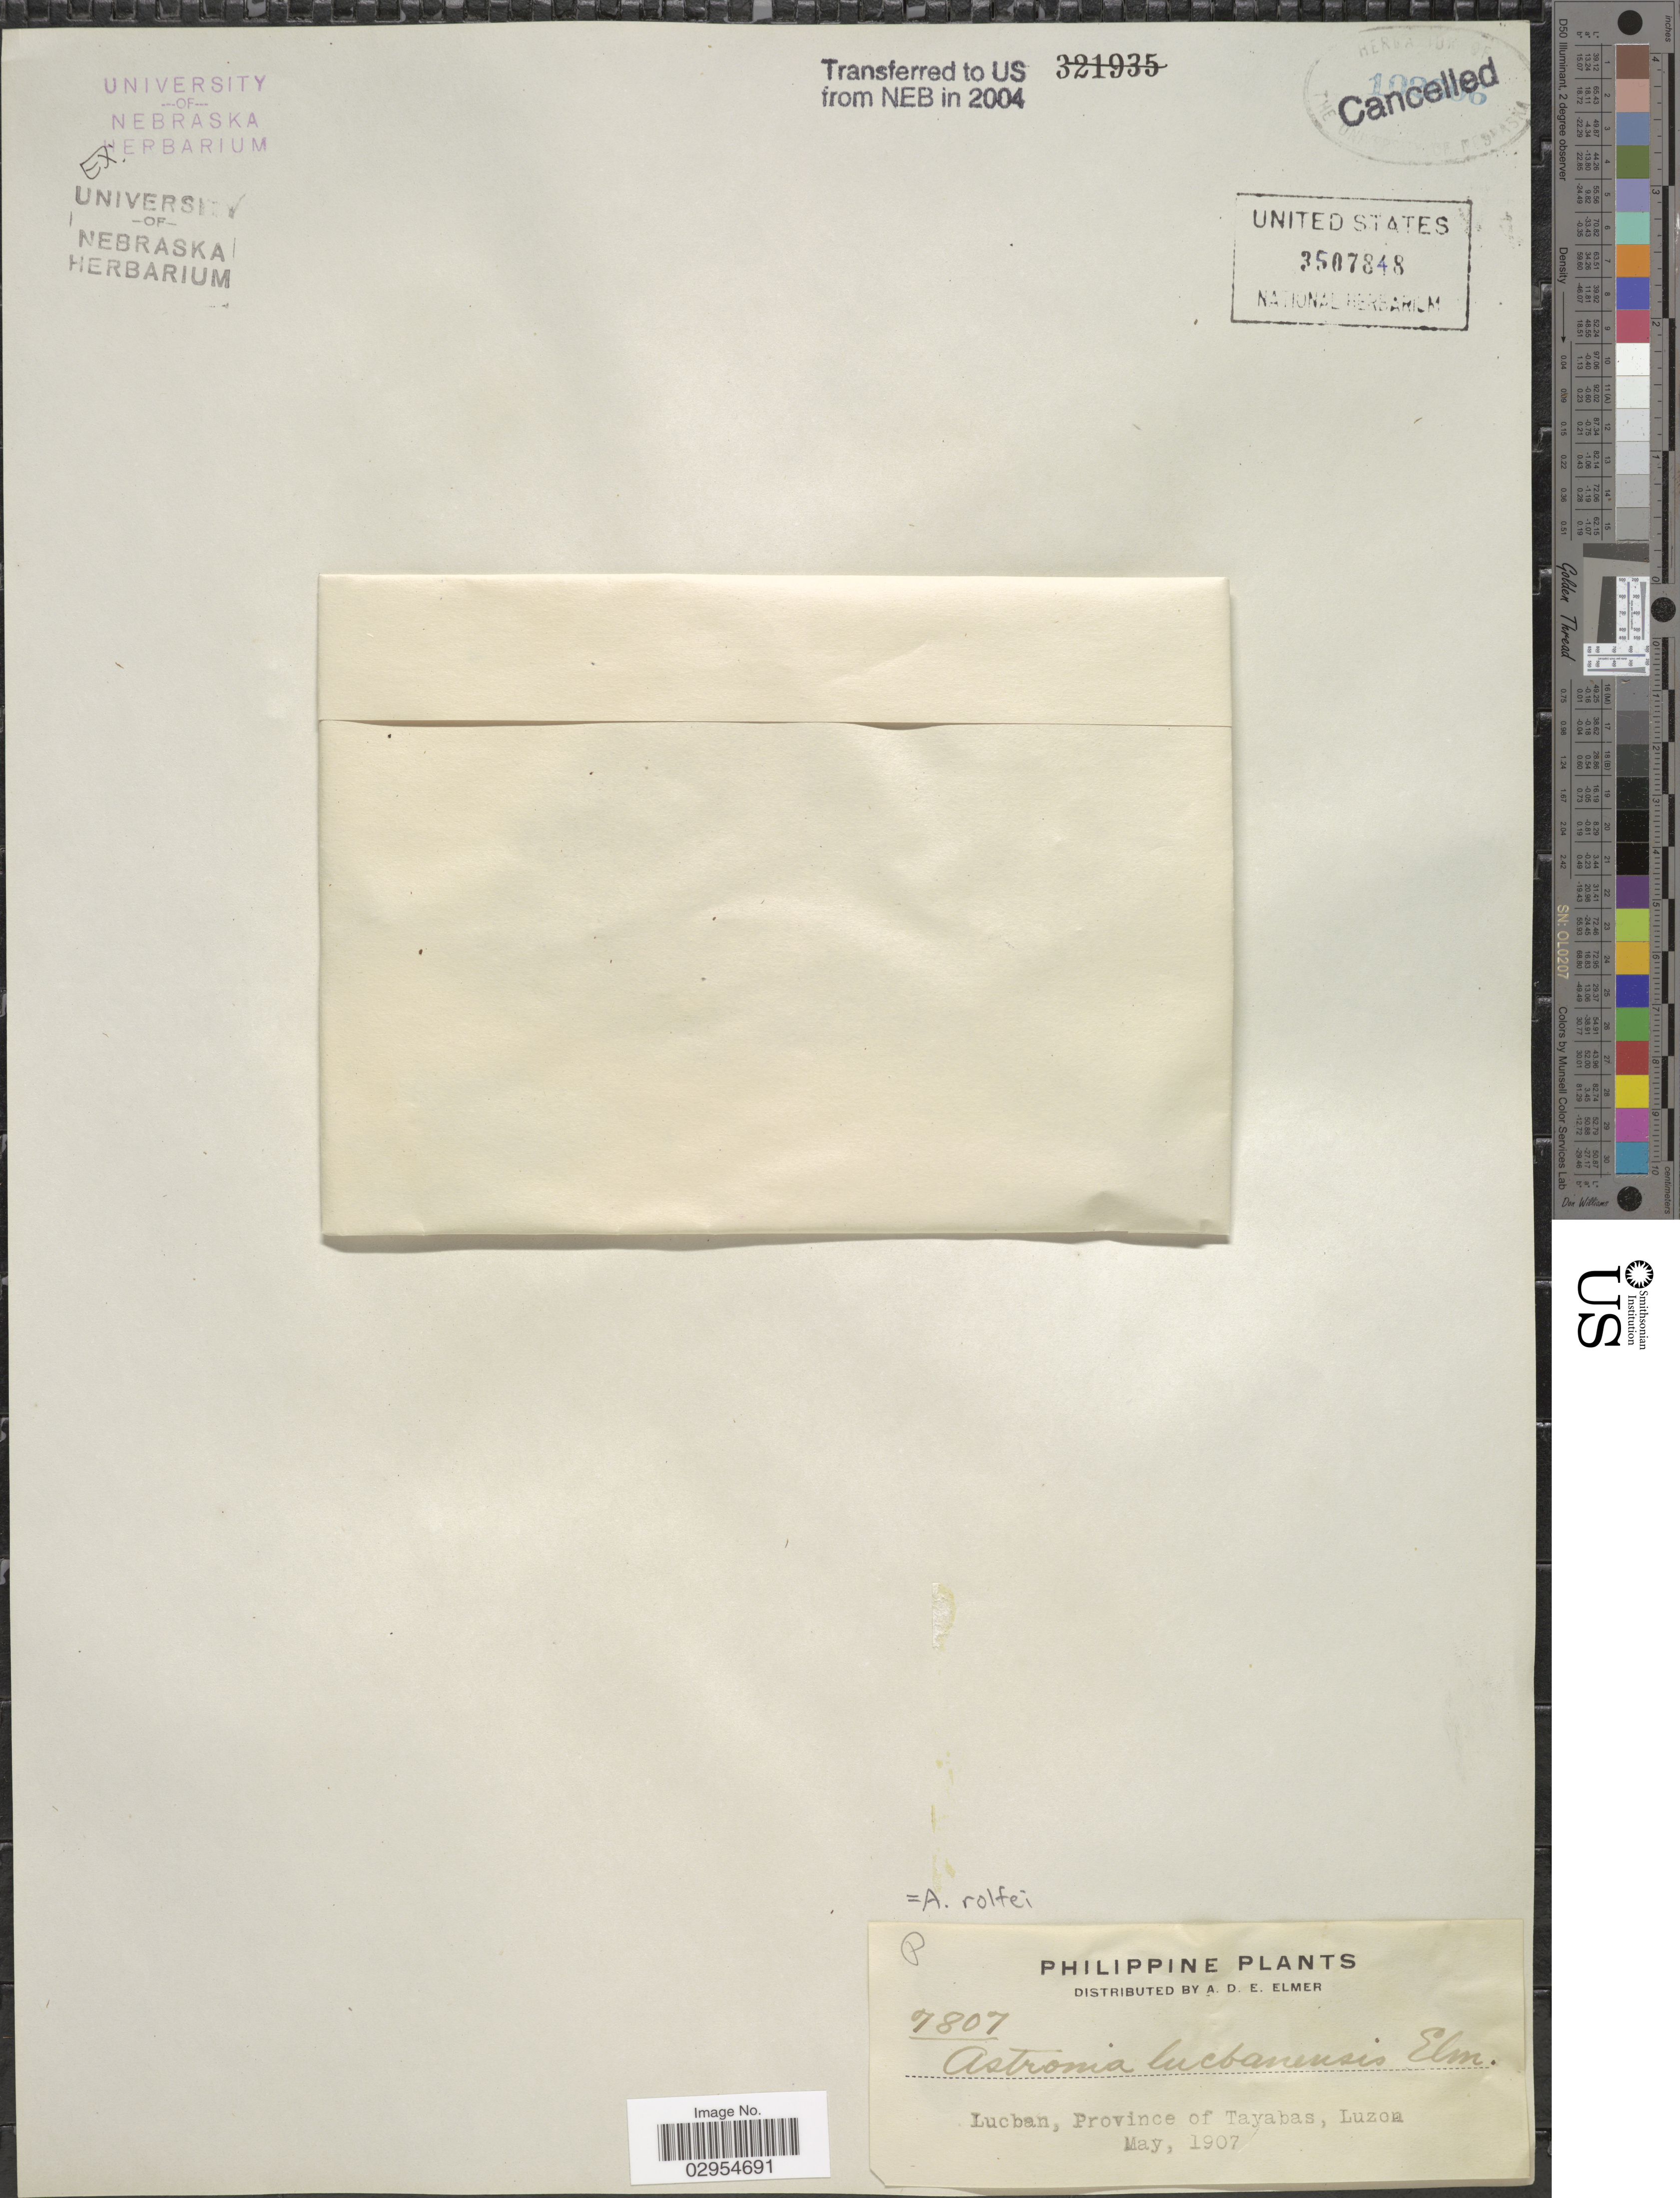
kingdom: Plantae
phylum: Tracheophyta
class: Magnoliopsida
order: Myrtales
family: Melastomataceae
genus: Astronia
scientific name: Astronia rolfei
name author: S. Vidal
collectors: A. D. E. Elmer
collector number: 7807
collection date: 1907-05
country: Philippines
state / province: Calabarzon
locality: Lucban, Province of Tayabas, Luzon.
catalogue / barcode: US 3507848